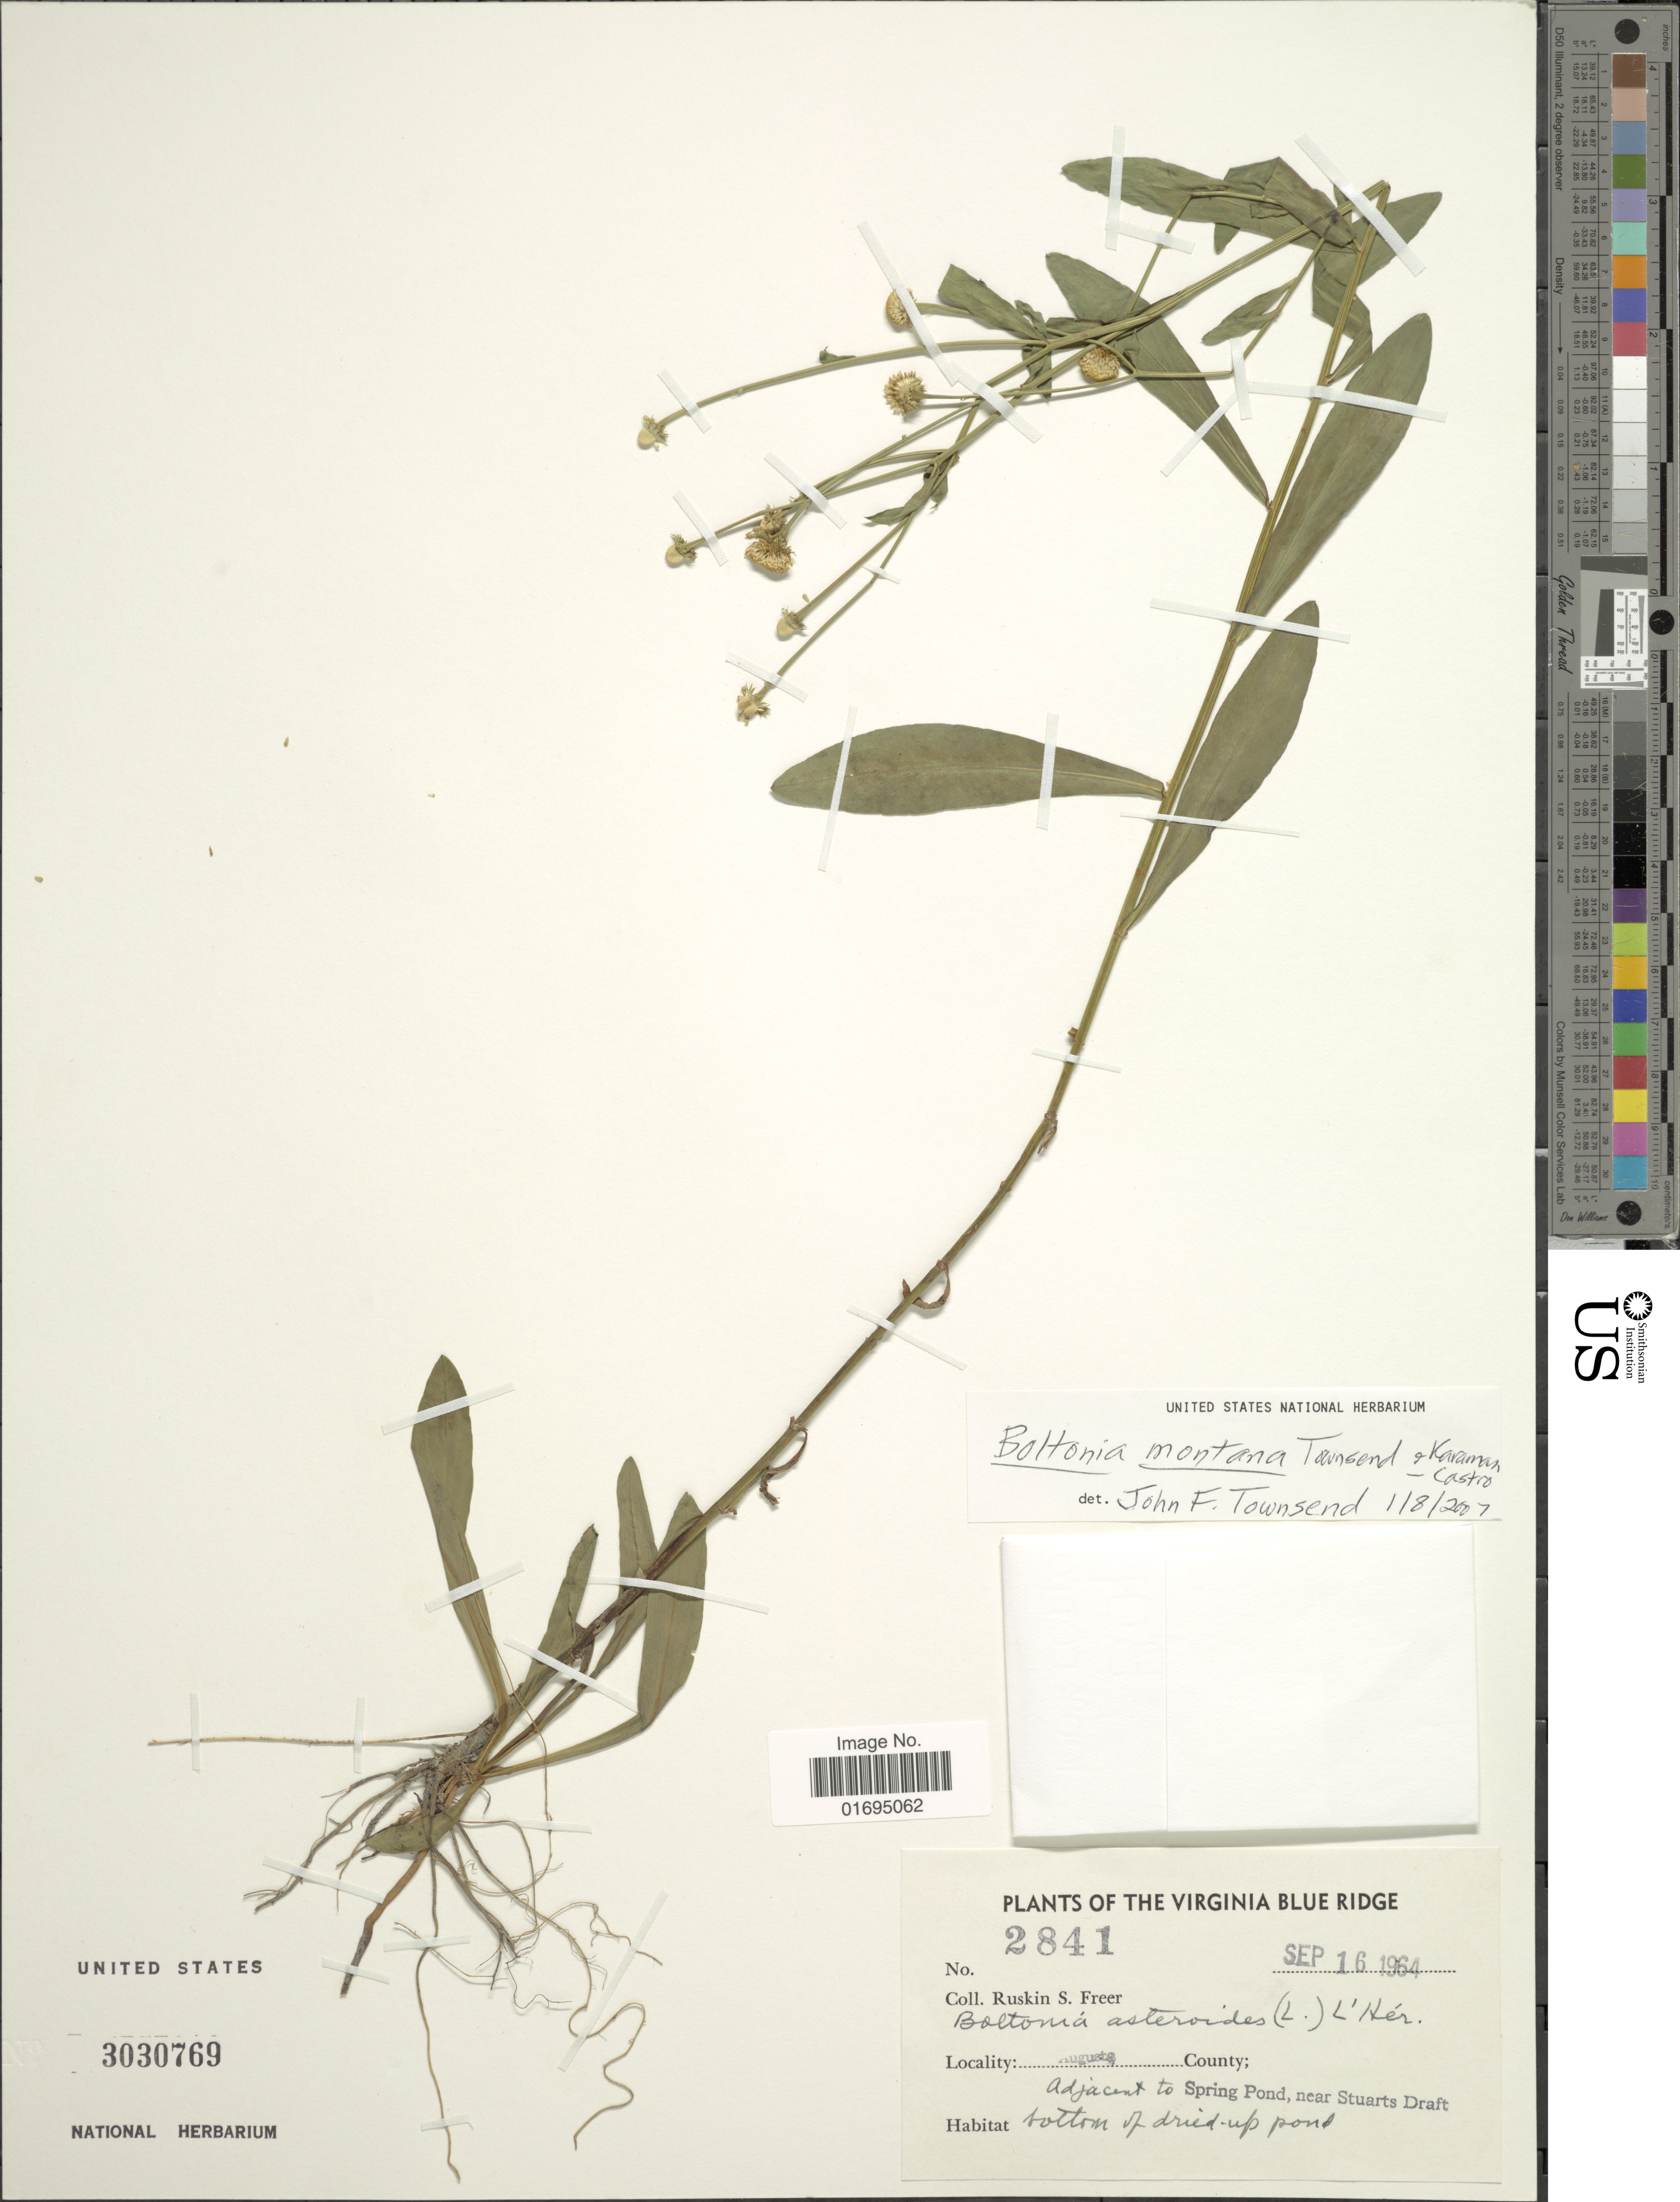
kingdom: Plantae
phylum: Tracheophyta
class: Magnoliopsida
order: Asterales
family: Asteraceae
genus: Boltonia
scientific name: Boltonia asteroides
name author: (L.) L'Hér.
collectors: R. Freer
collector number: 2841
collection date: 1964-09-16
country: United States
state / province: Virginia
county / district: Augusta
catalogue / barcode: US 3030769